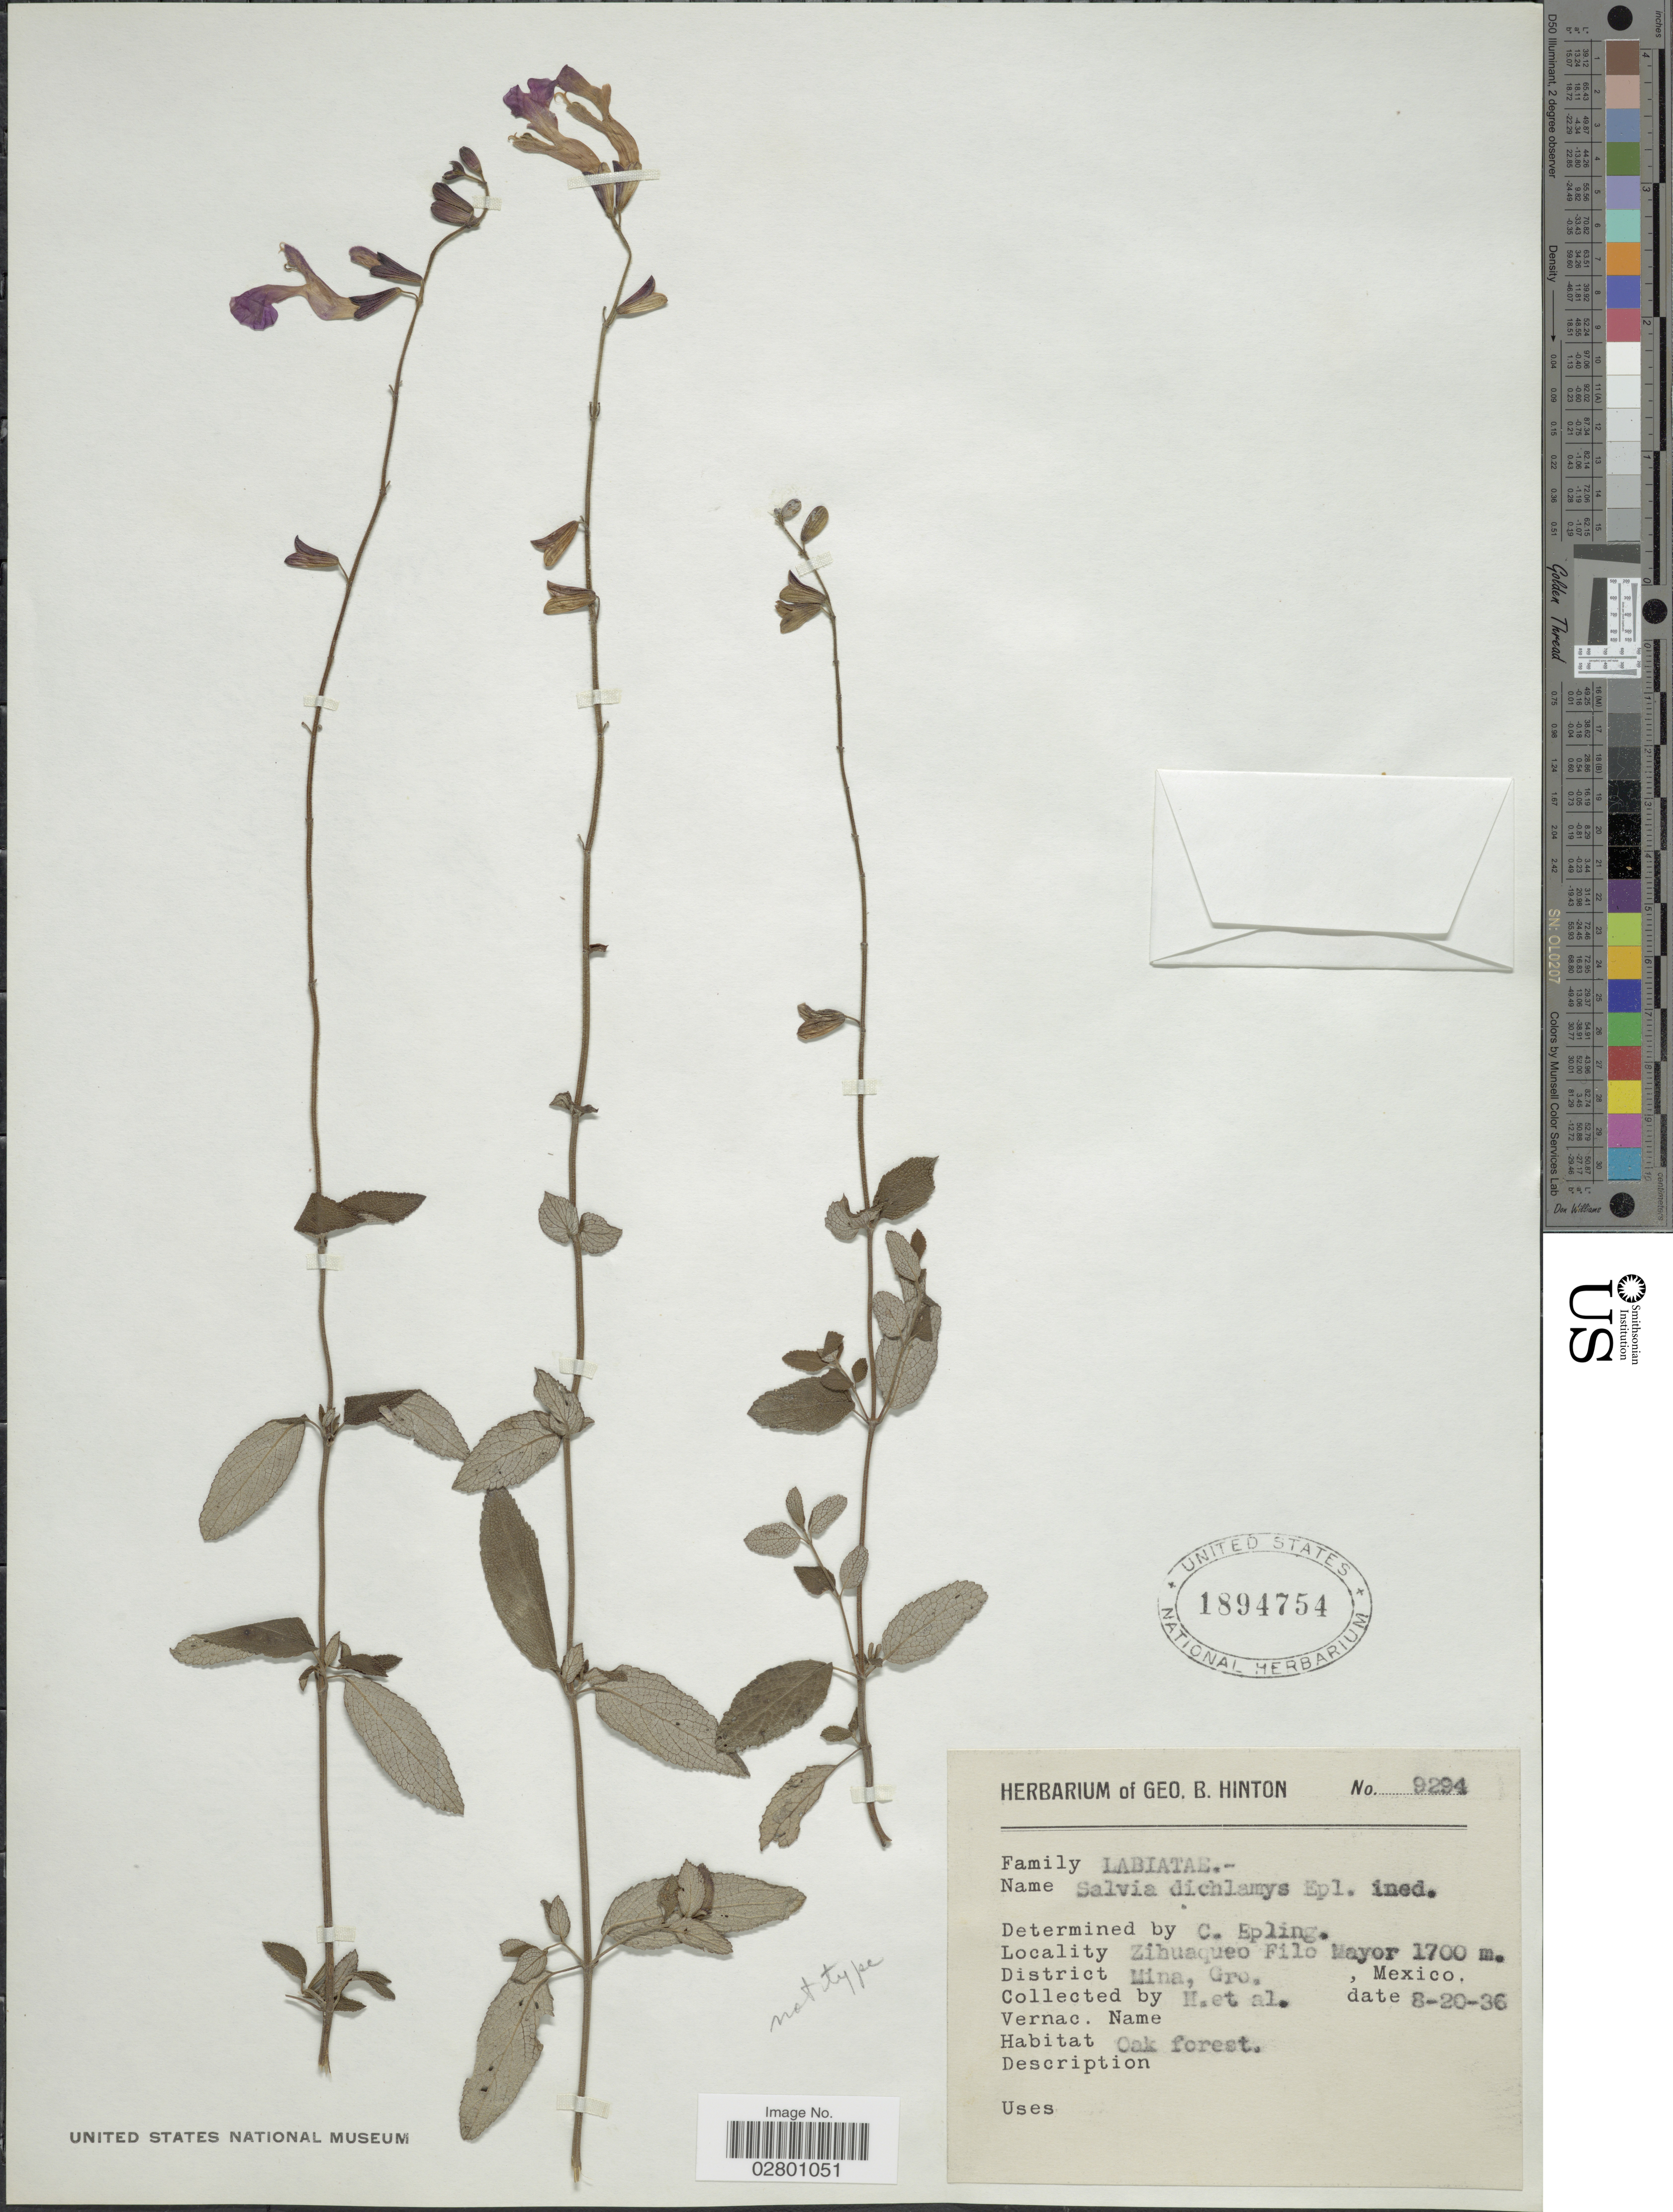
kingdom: Plantae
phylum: Tracheophyta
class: Magnoliopsida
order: Lamiales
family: Lamiaceae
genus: Salvia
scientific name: Salvia dichlamys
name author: Epling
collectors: G. B. Hinton & et al.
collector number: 9294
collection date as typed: Transcribed d/m/y: 20/8/36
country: Mexico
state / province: Guerrero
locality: Zihuaqueo Filo Mayor, District Mina, Gro.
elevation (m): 1700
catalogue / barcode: US 1894754